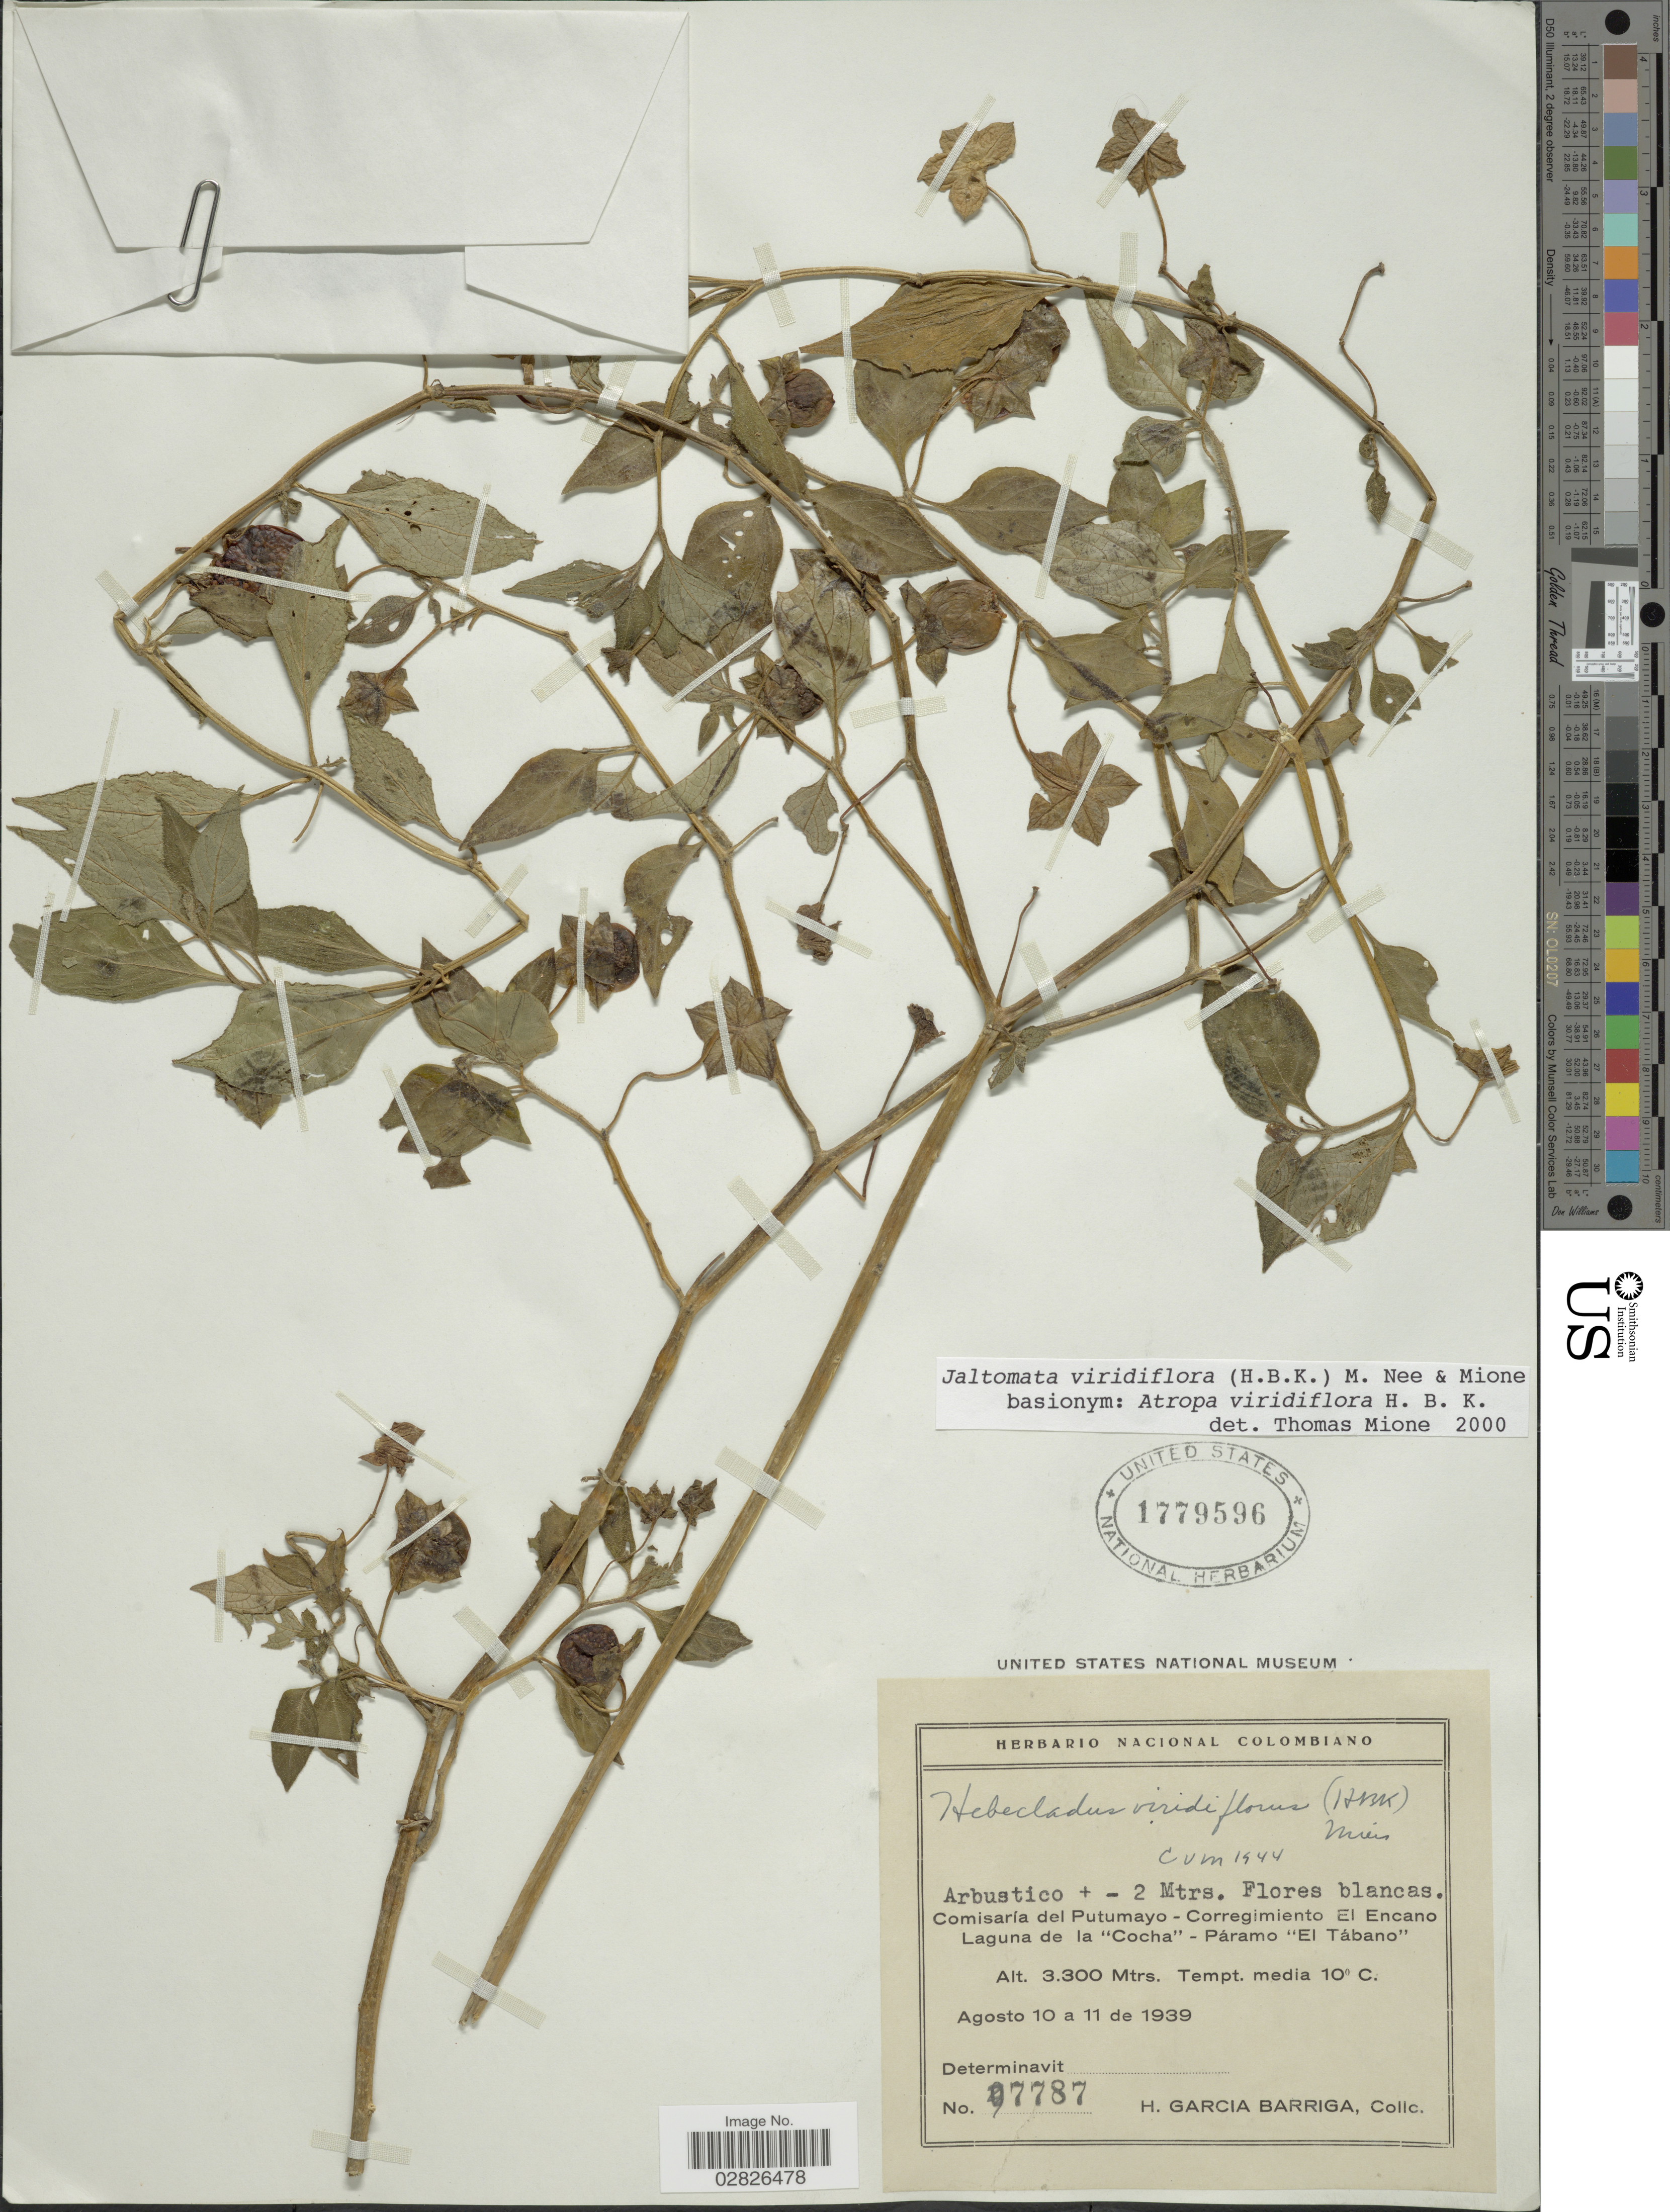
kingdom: Plantae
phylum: Tracheophyta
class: Magnoliopsida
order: Solanales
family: Solanaceae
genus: Jaltomata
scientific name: Jaltomata virdiflora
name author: (Kunth) M. Nee & Mione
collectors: H. García Barriga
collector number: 07787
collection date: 1939-08-10/1939-08-11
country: Colombia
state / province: Putumayo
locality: Comisaría del Putumayo-Corregimiento El Encano Laguna de la "Cocha"-Páramo "El Tábano".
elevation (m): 3300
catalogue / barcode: US 1779596